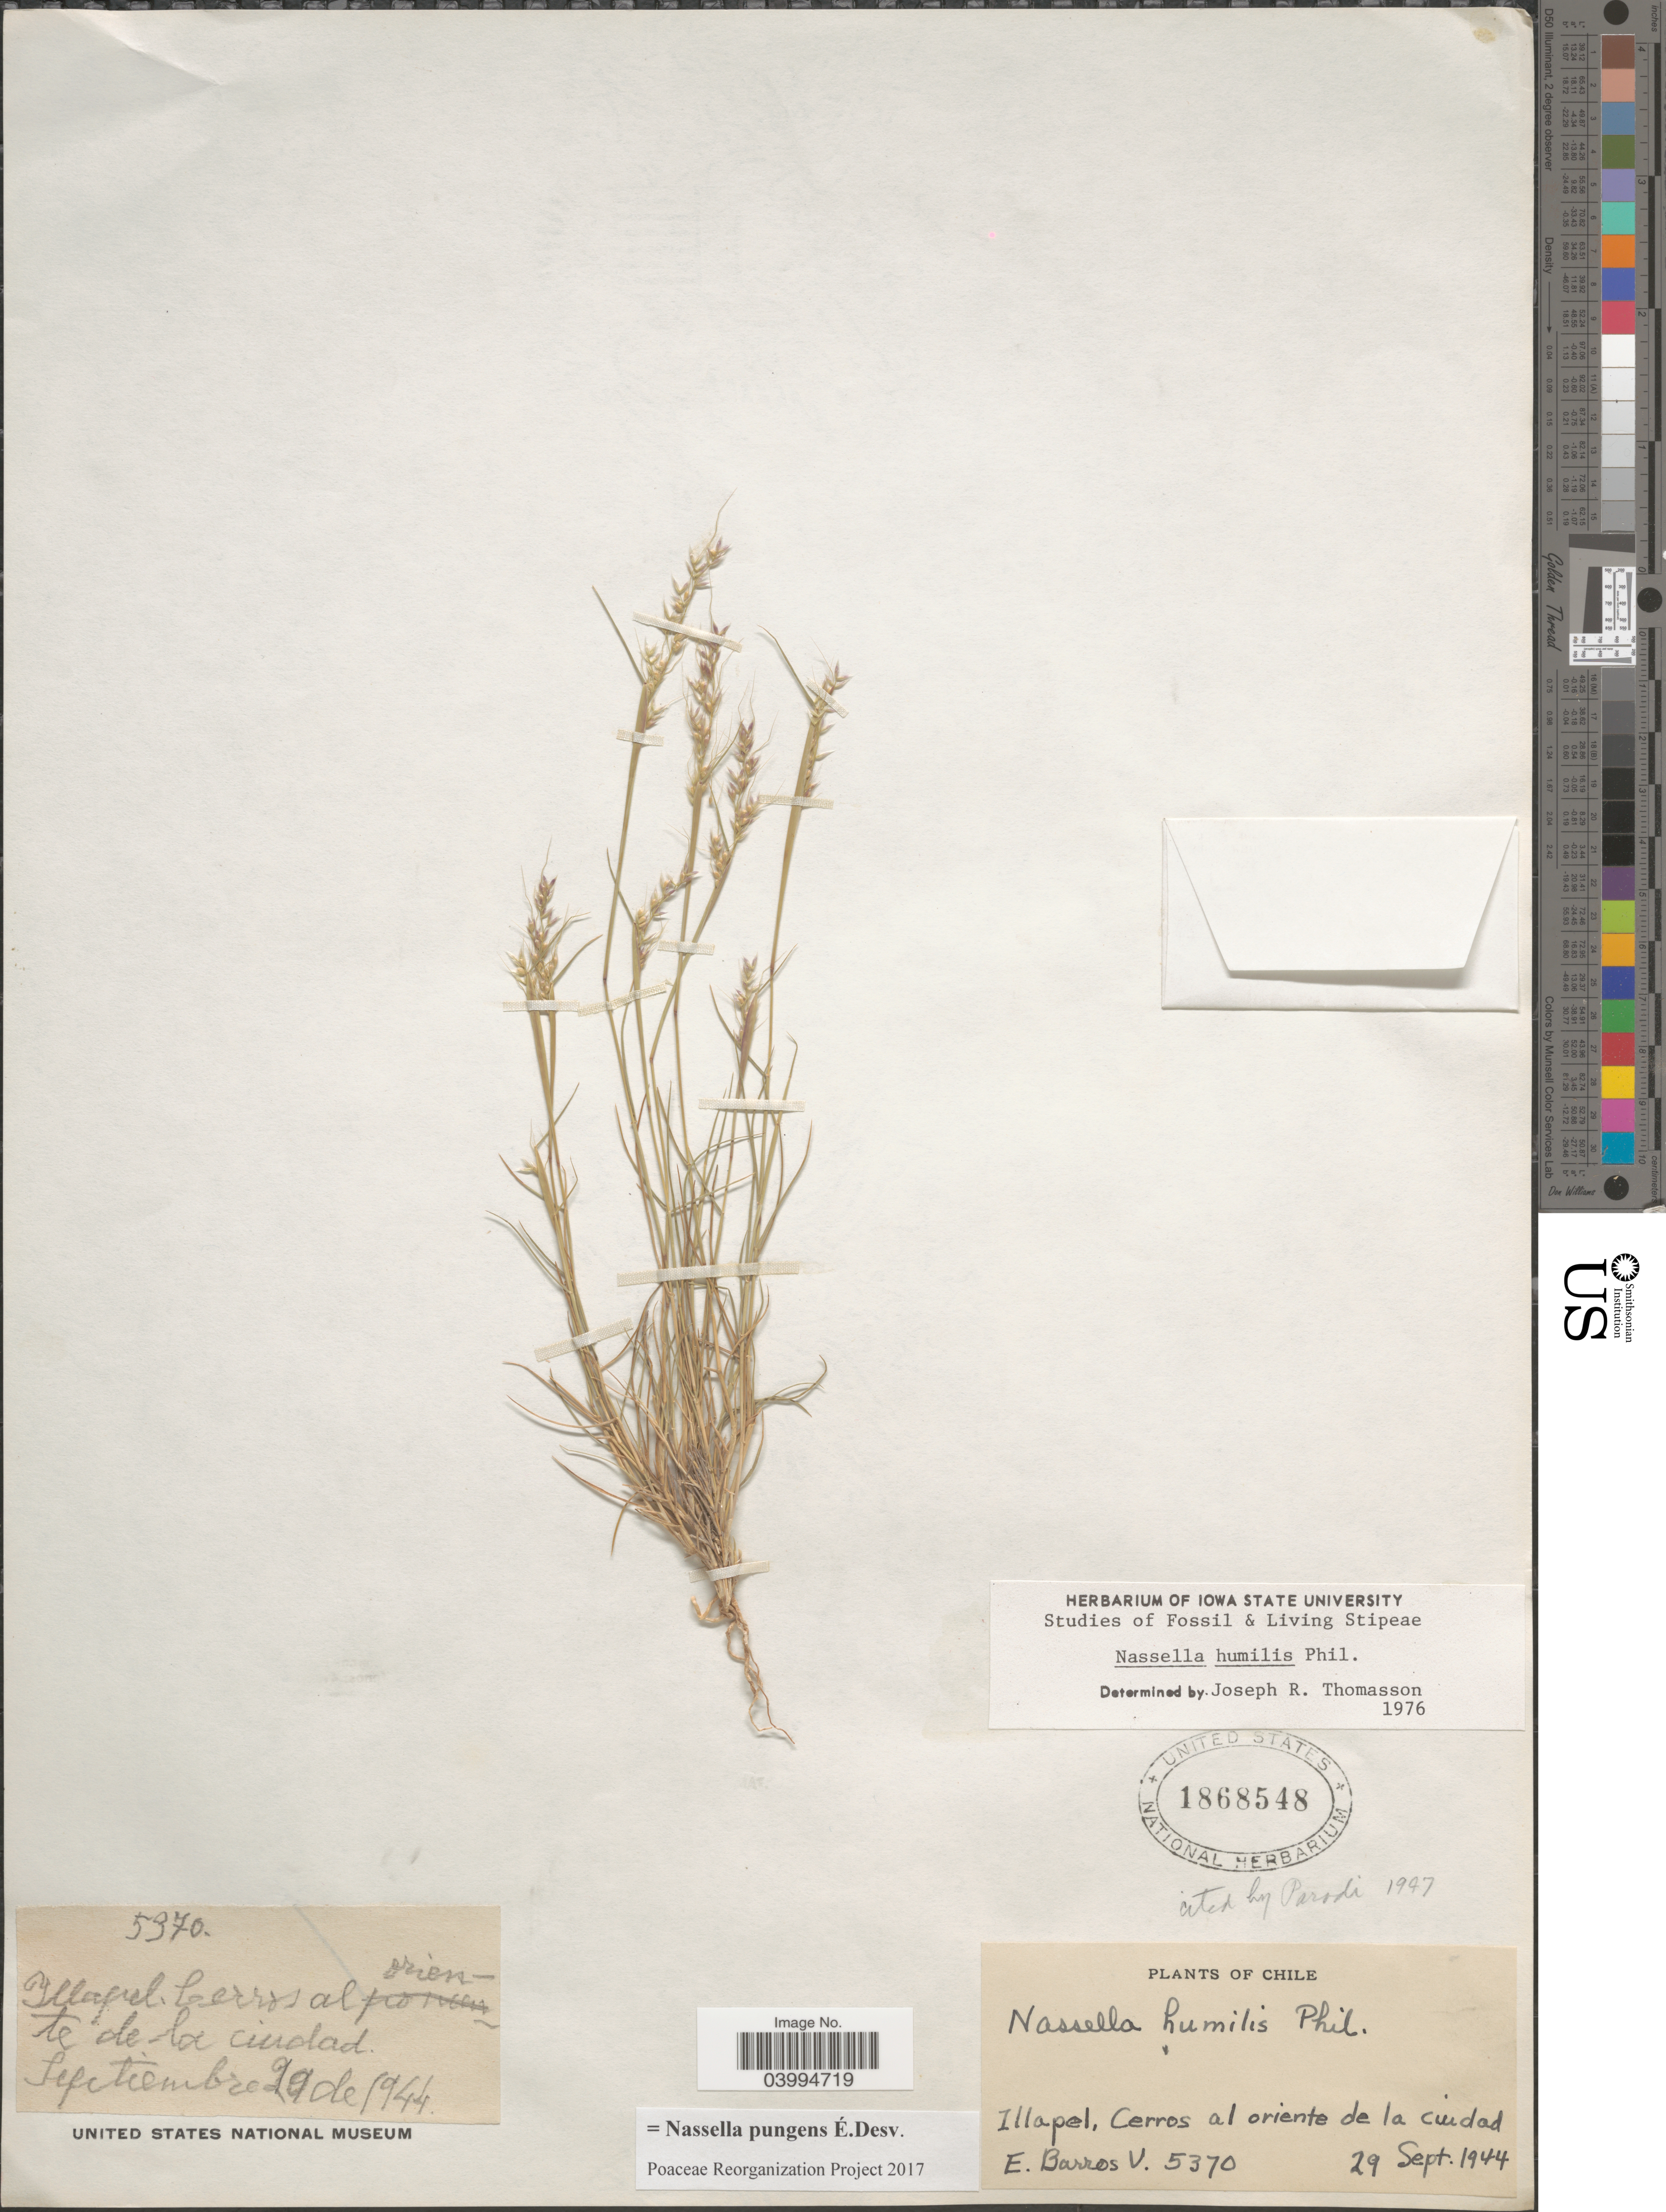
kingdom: Plantae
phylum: Tracheophyta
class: Liliopsida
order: Poales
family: Poaceae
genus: Nassella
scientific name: Nassella pungens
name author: É. Desv.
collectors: E. Barros V.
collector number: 5370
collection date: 1944-09-29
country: Chile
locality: Illapel, Cerros al oriente de la ciudad.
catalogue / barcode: US 1868548